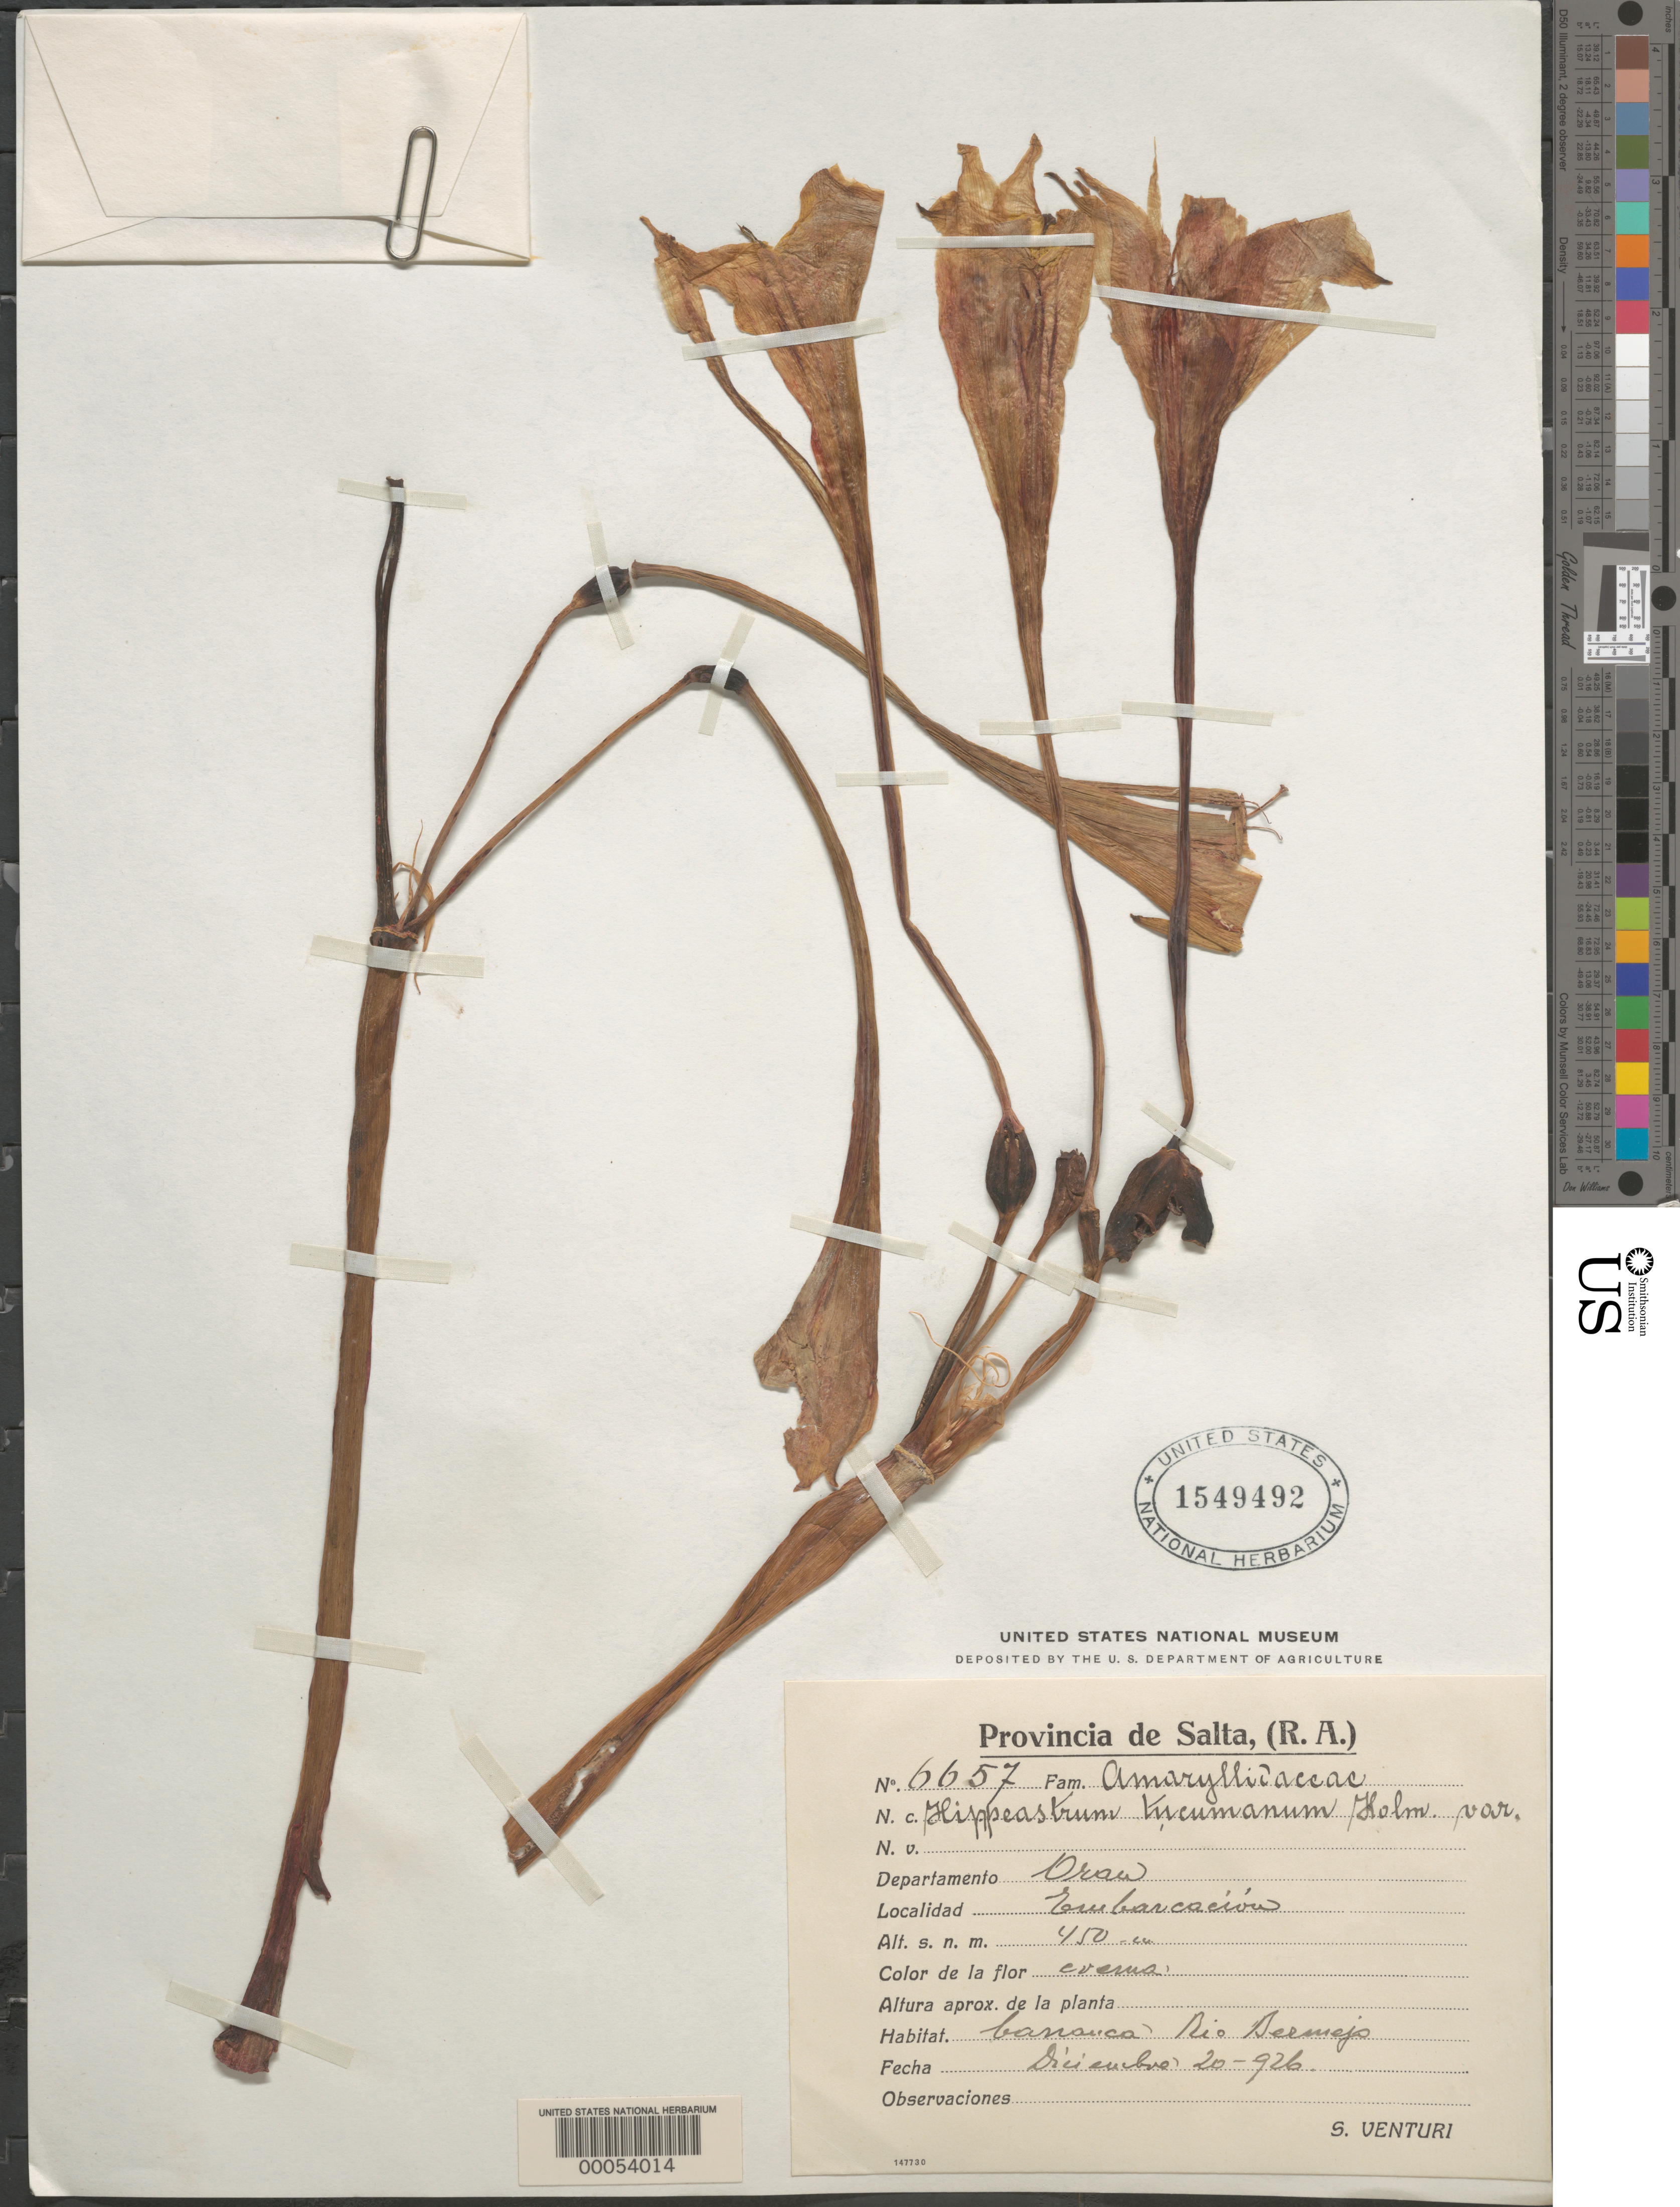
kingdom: Plantae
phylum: Tracheophyta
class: Liliopsida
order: Asparagales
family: Amaryllidaceae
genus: Hippeastrum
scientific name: Hippeastrum tucumanum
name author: E. Holmb.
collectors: S. Venturi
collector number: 6657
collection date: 1926-12-20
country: Argentina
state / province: Salta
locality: Departamento Oran. Embarcacíón.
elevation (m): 450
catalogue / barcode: US 1549492